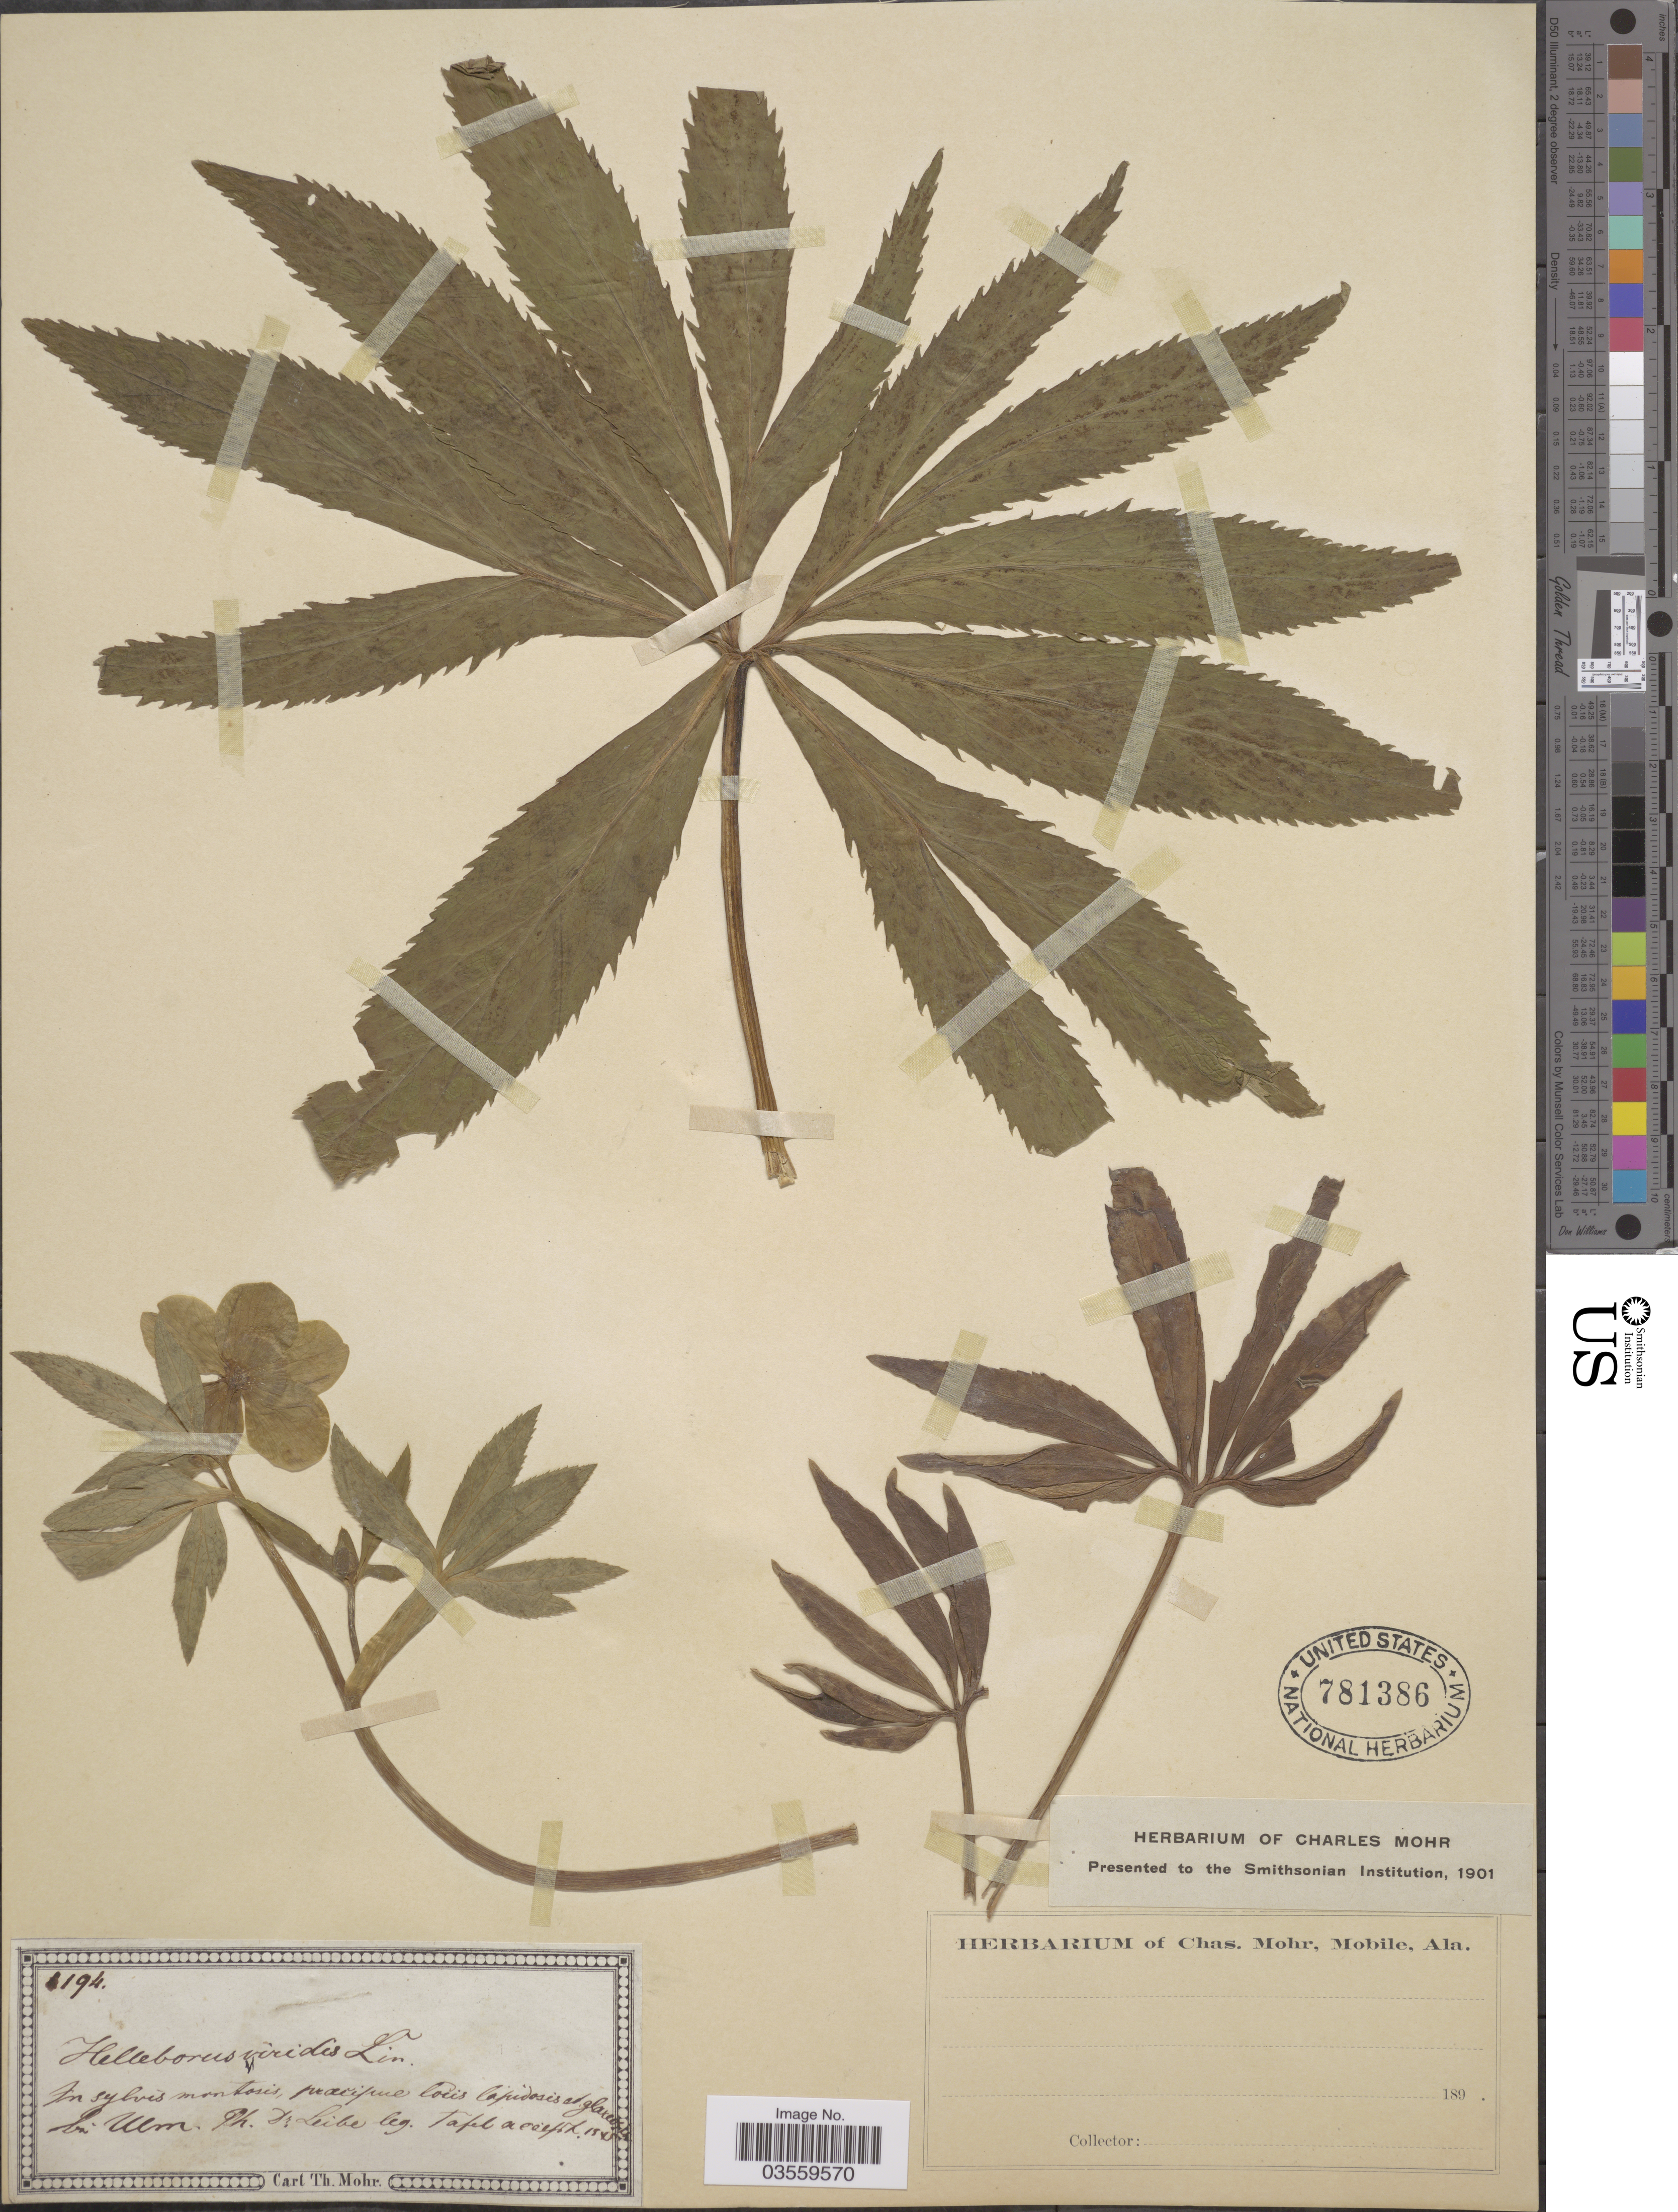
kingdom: Plantae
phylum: Tracheophyta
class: Magnoliopsida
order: Ranunculales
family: Ranunculaceae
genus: Helleborus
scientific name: Helleborus viridis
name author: L.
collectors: Leibe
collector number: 194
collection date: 1845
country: Germany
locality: In sylvis montosis pracipue [interpreted] locis lapidosis ad glareosis bei Ulm.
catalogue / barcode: US 781386